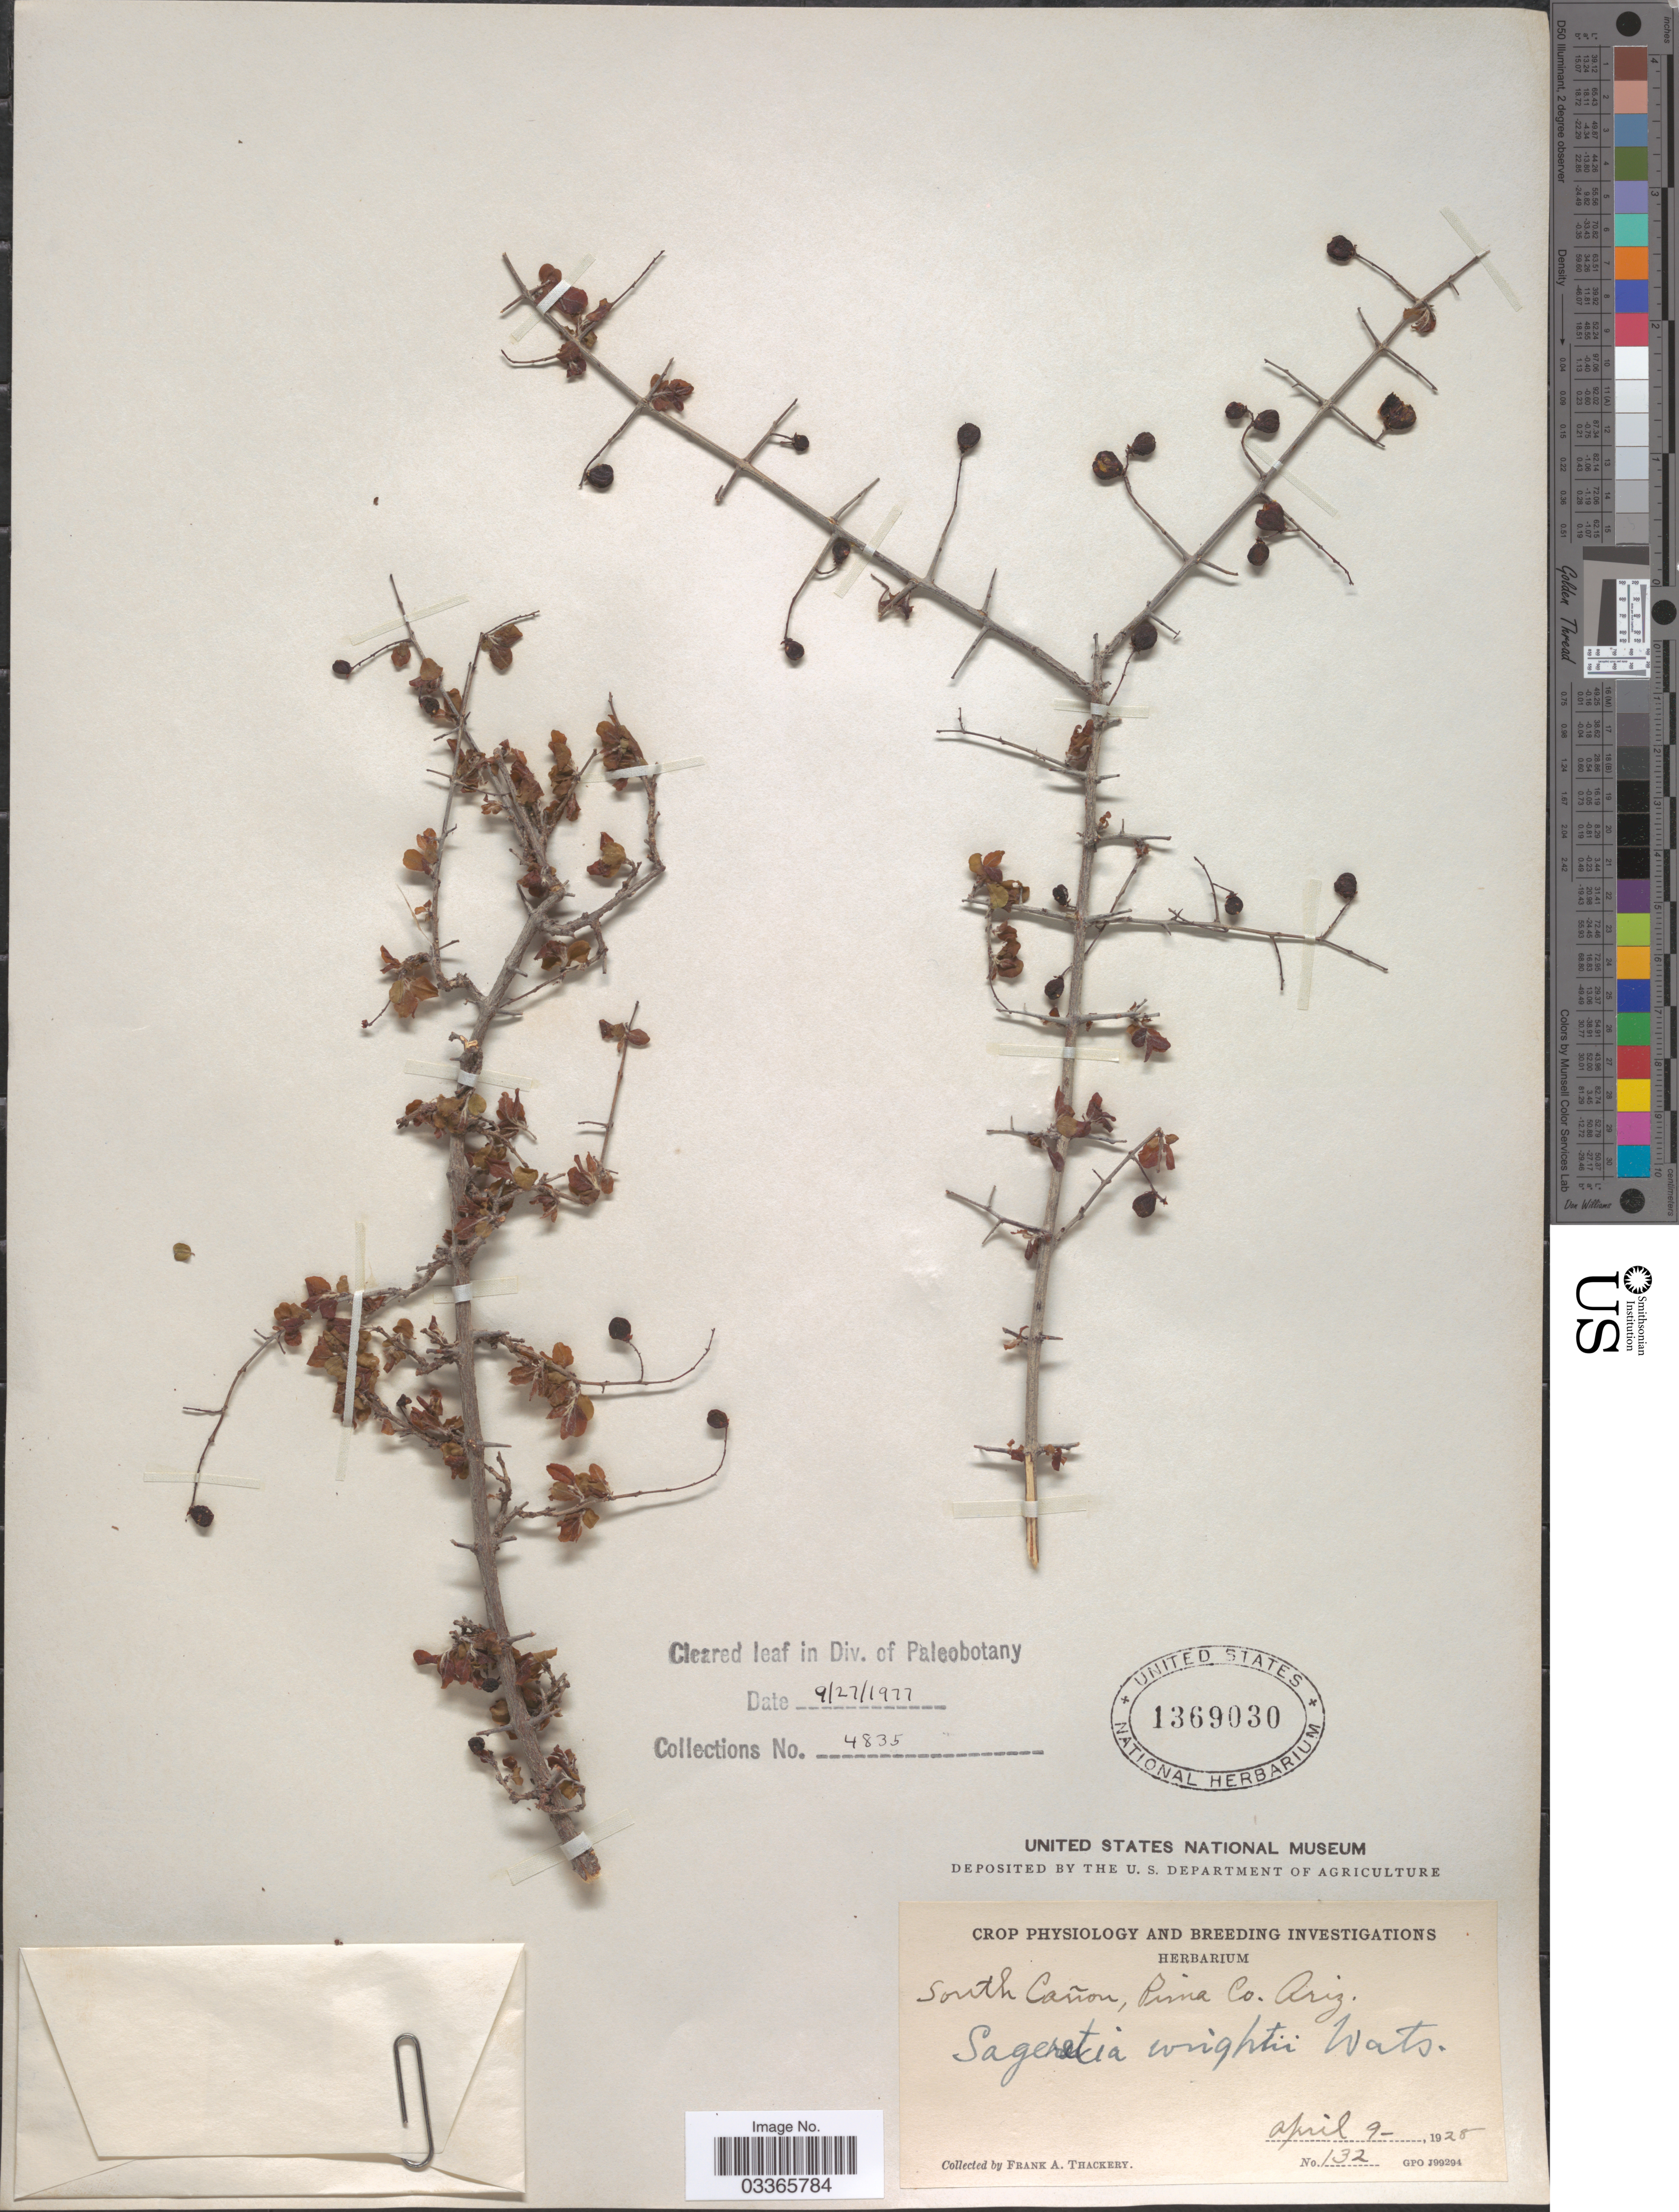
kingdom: Plantae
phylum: Tracheophyta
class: Magnoliopsida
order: Rosales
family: Rhamnaceae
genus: Sageretia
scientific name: Sageretia wrightii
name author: S. Watson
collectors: F. Thackery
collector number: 132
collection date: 1928-04-09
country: United States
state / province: Arizona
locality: South Cañon, Pima Co.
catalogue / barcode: US 1369030